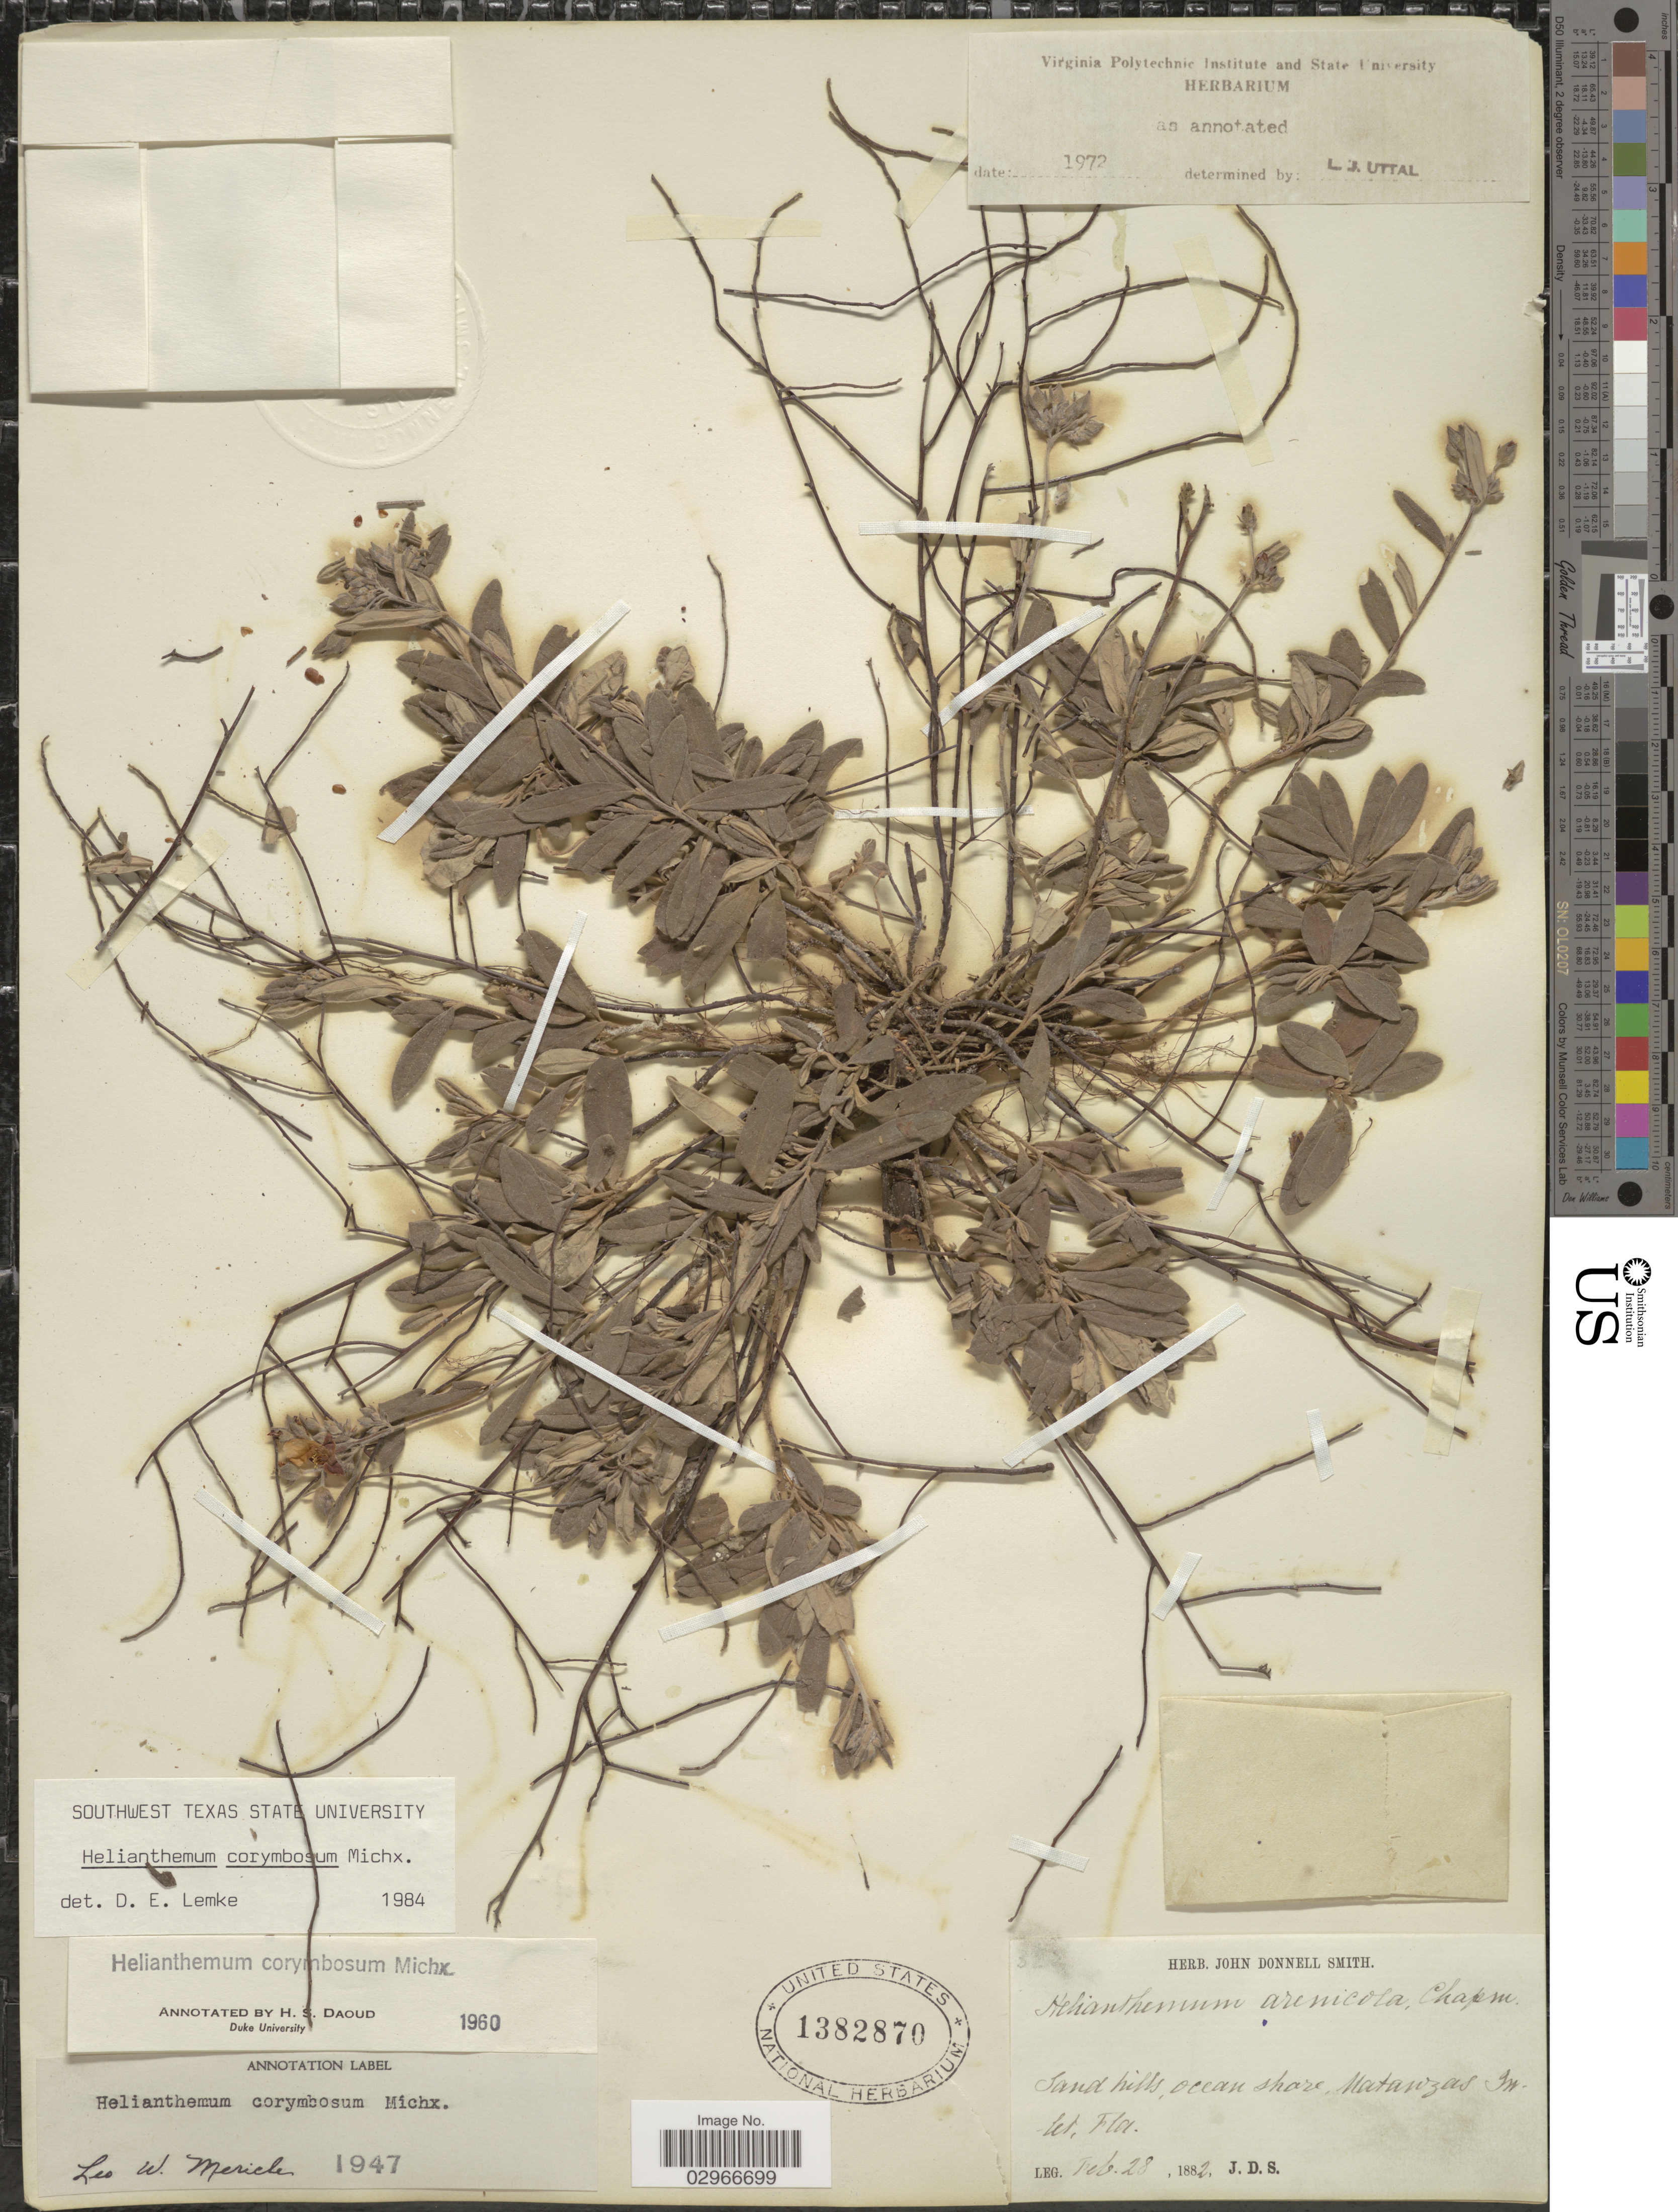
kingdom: Plantae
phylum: Tracheophyta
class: Magnoliopsida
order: Malvales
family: Cistaceae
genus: Helianthemum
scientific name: Helianthemum corymbosum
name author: Michx.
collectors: J. Donnell Smith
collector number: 322*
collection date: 1882-02-28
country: United States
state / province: Florida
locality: Sand hills, ocean shore, Matanzas Inlet.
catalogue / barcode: US 1382870